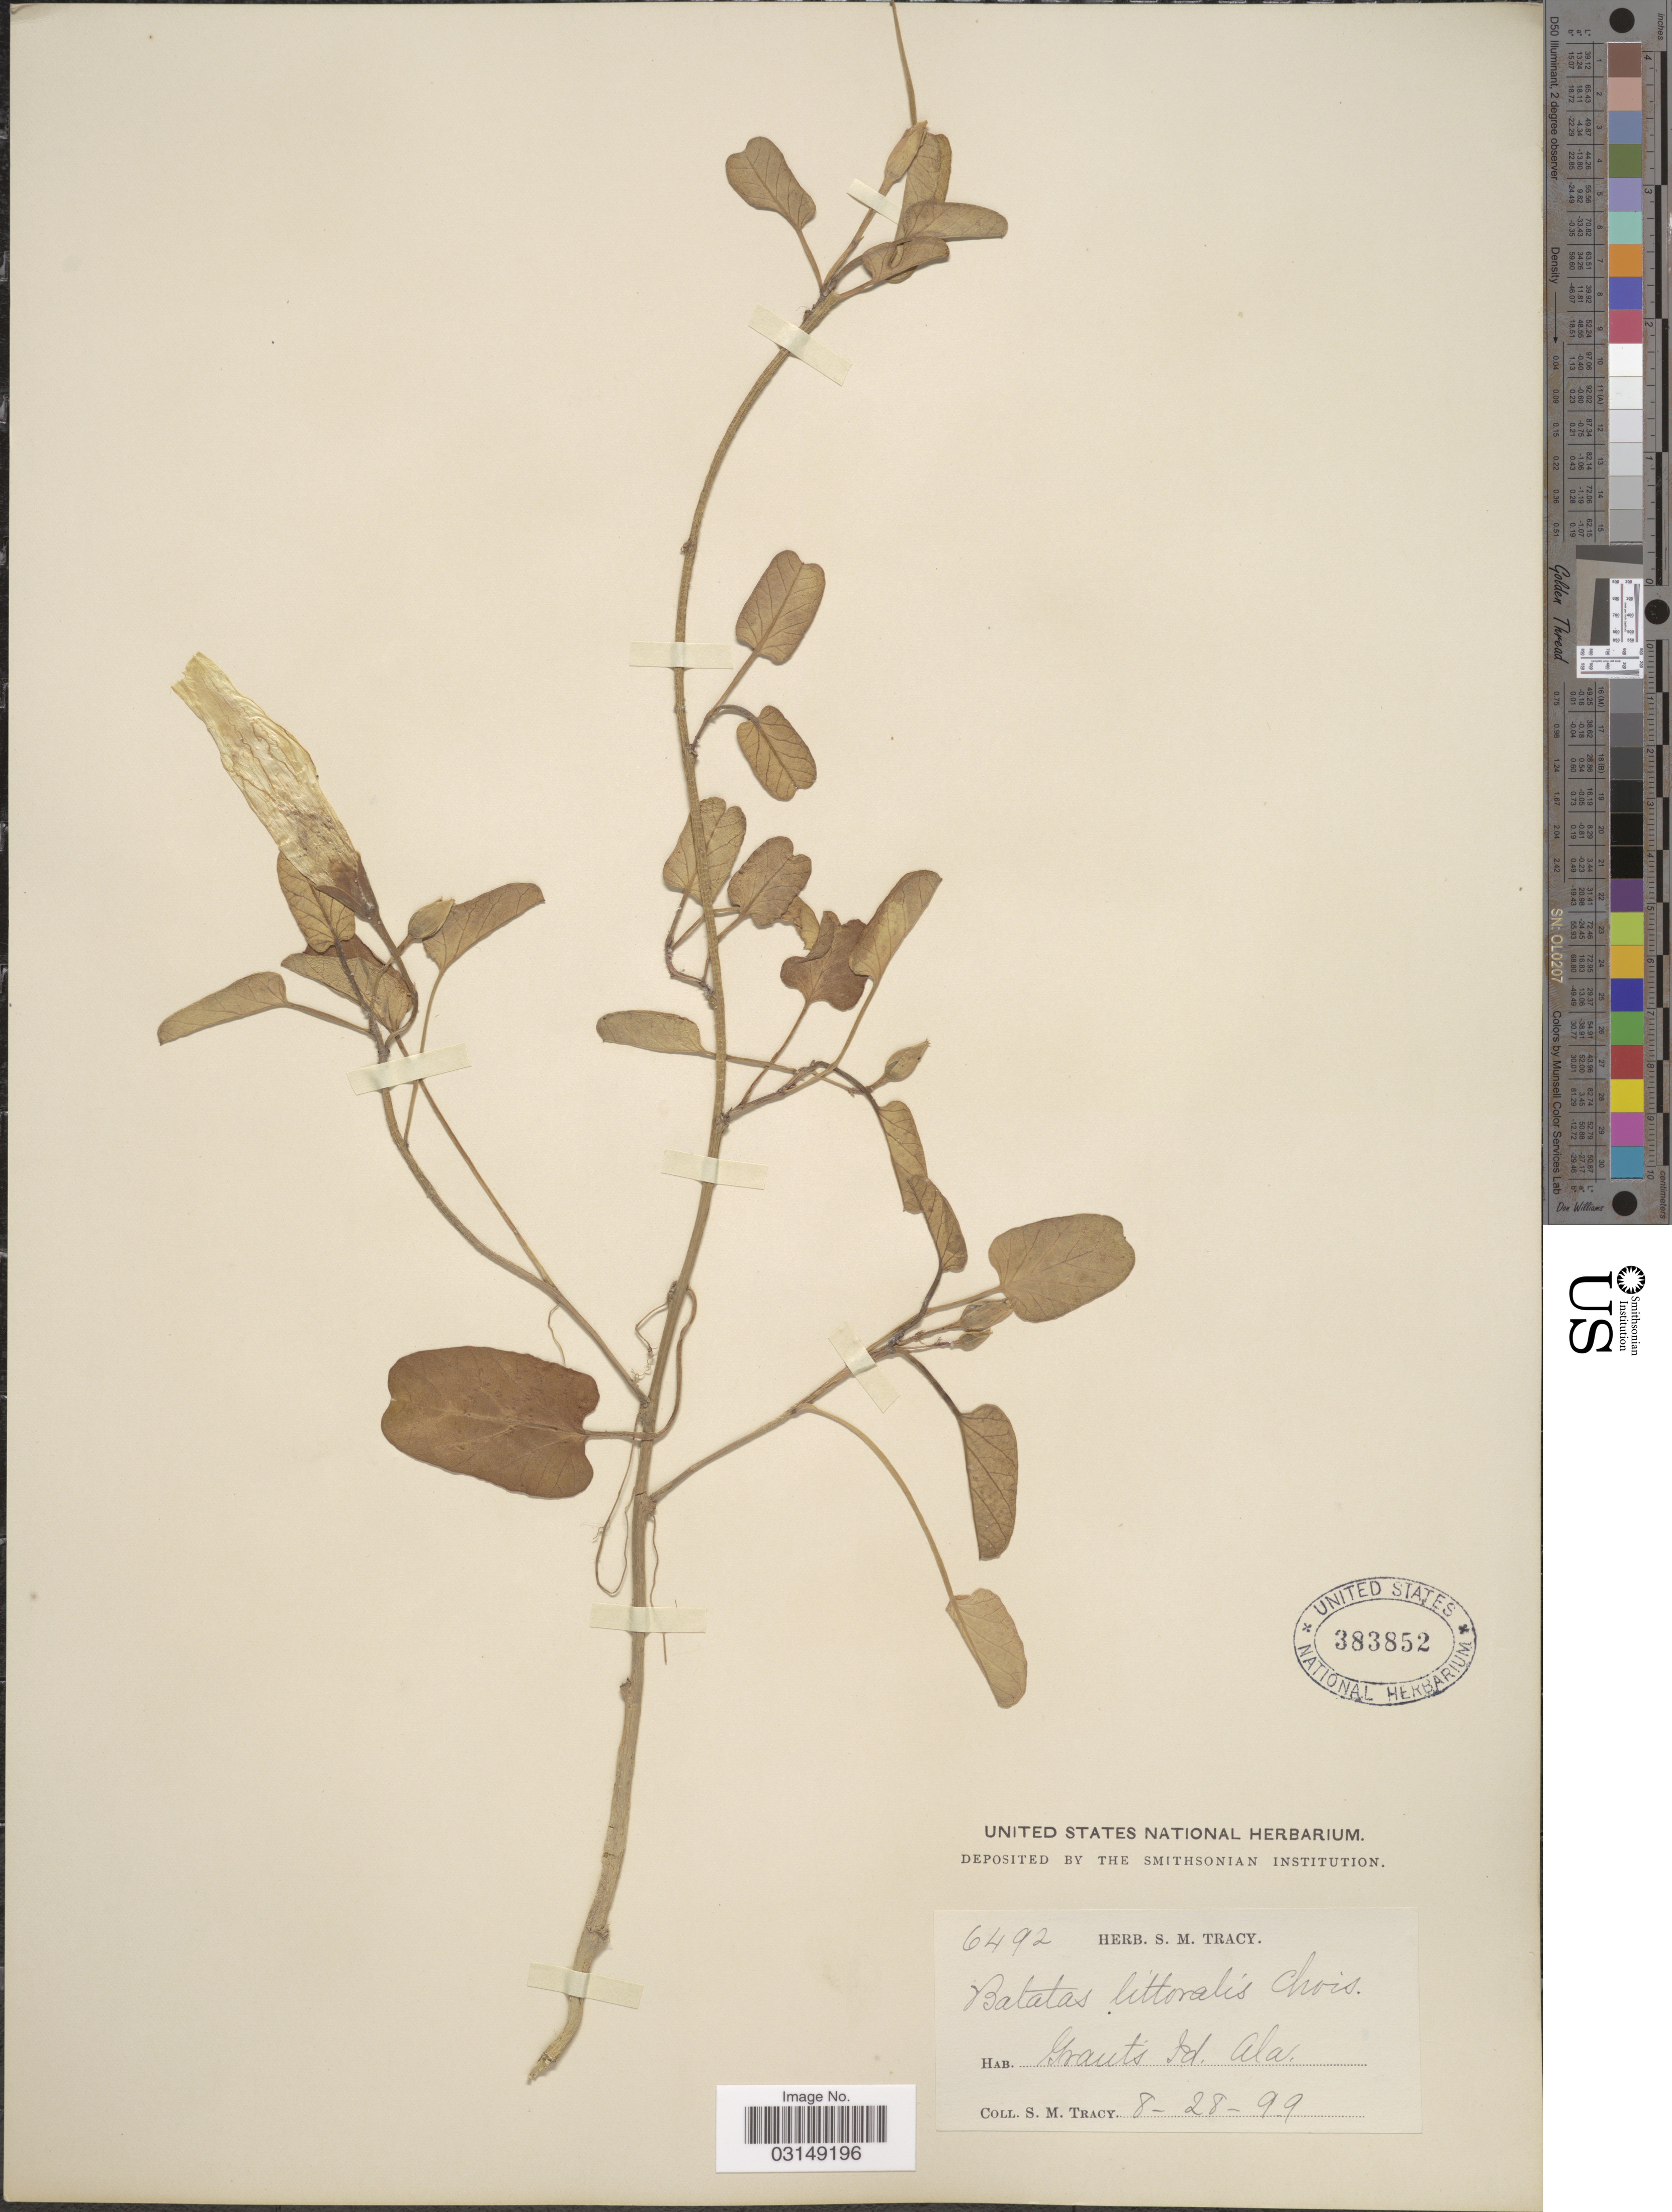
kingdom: Plantae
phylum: Tracheophyta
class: Magnoliopsida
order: Solanales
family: Convolvulaceae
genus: Ipomoea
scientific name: Ipomoea stolonifera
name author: (Cirillo) J.F. Gmel.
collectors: S. M. Tracy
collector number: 6492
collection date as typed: Transcribed d/m/y: 28/8/99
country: United States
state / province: Alabama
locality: Grant's Id. Ala.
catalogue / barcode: US 383852